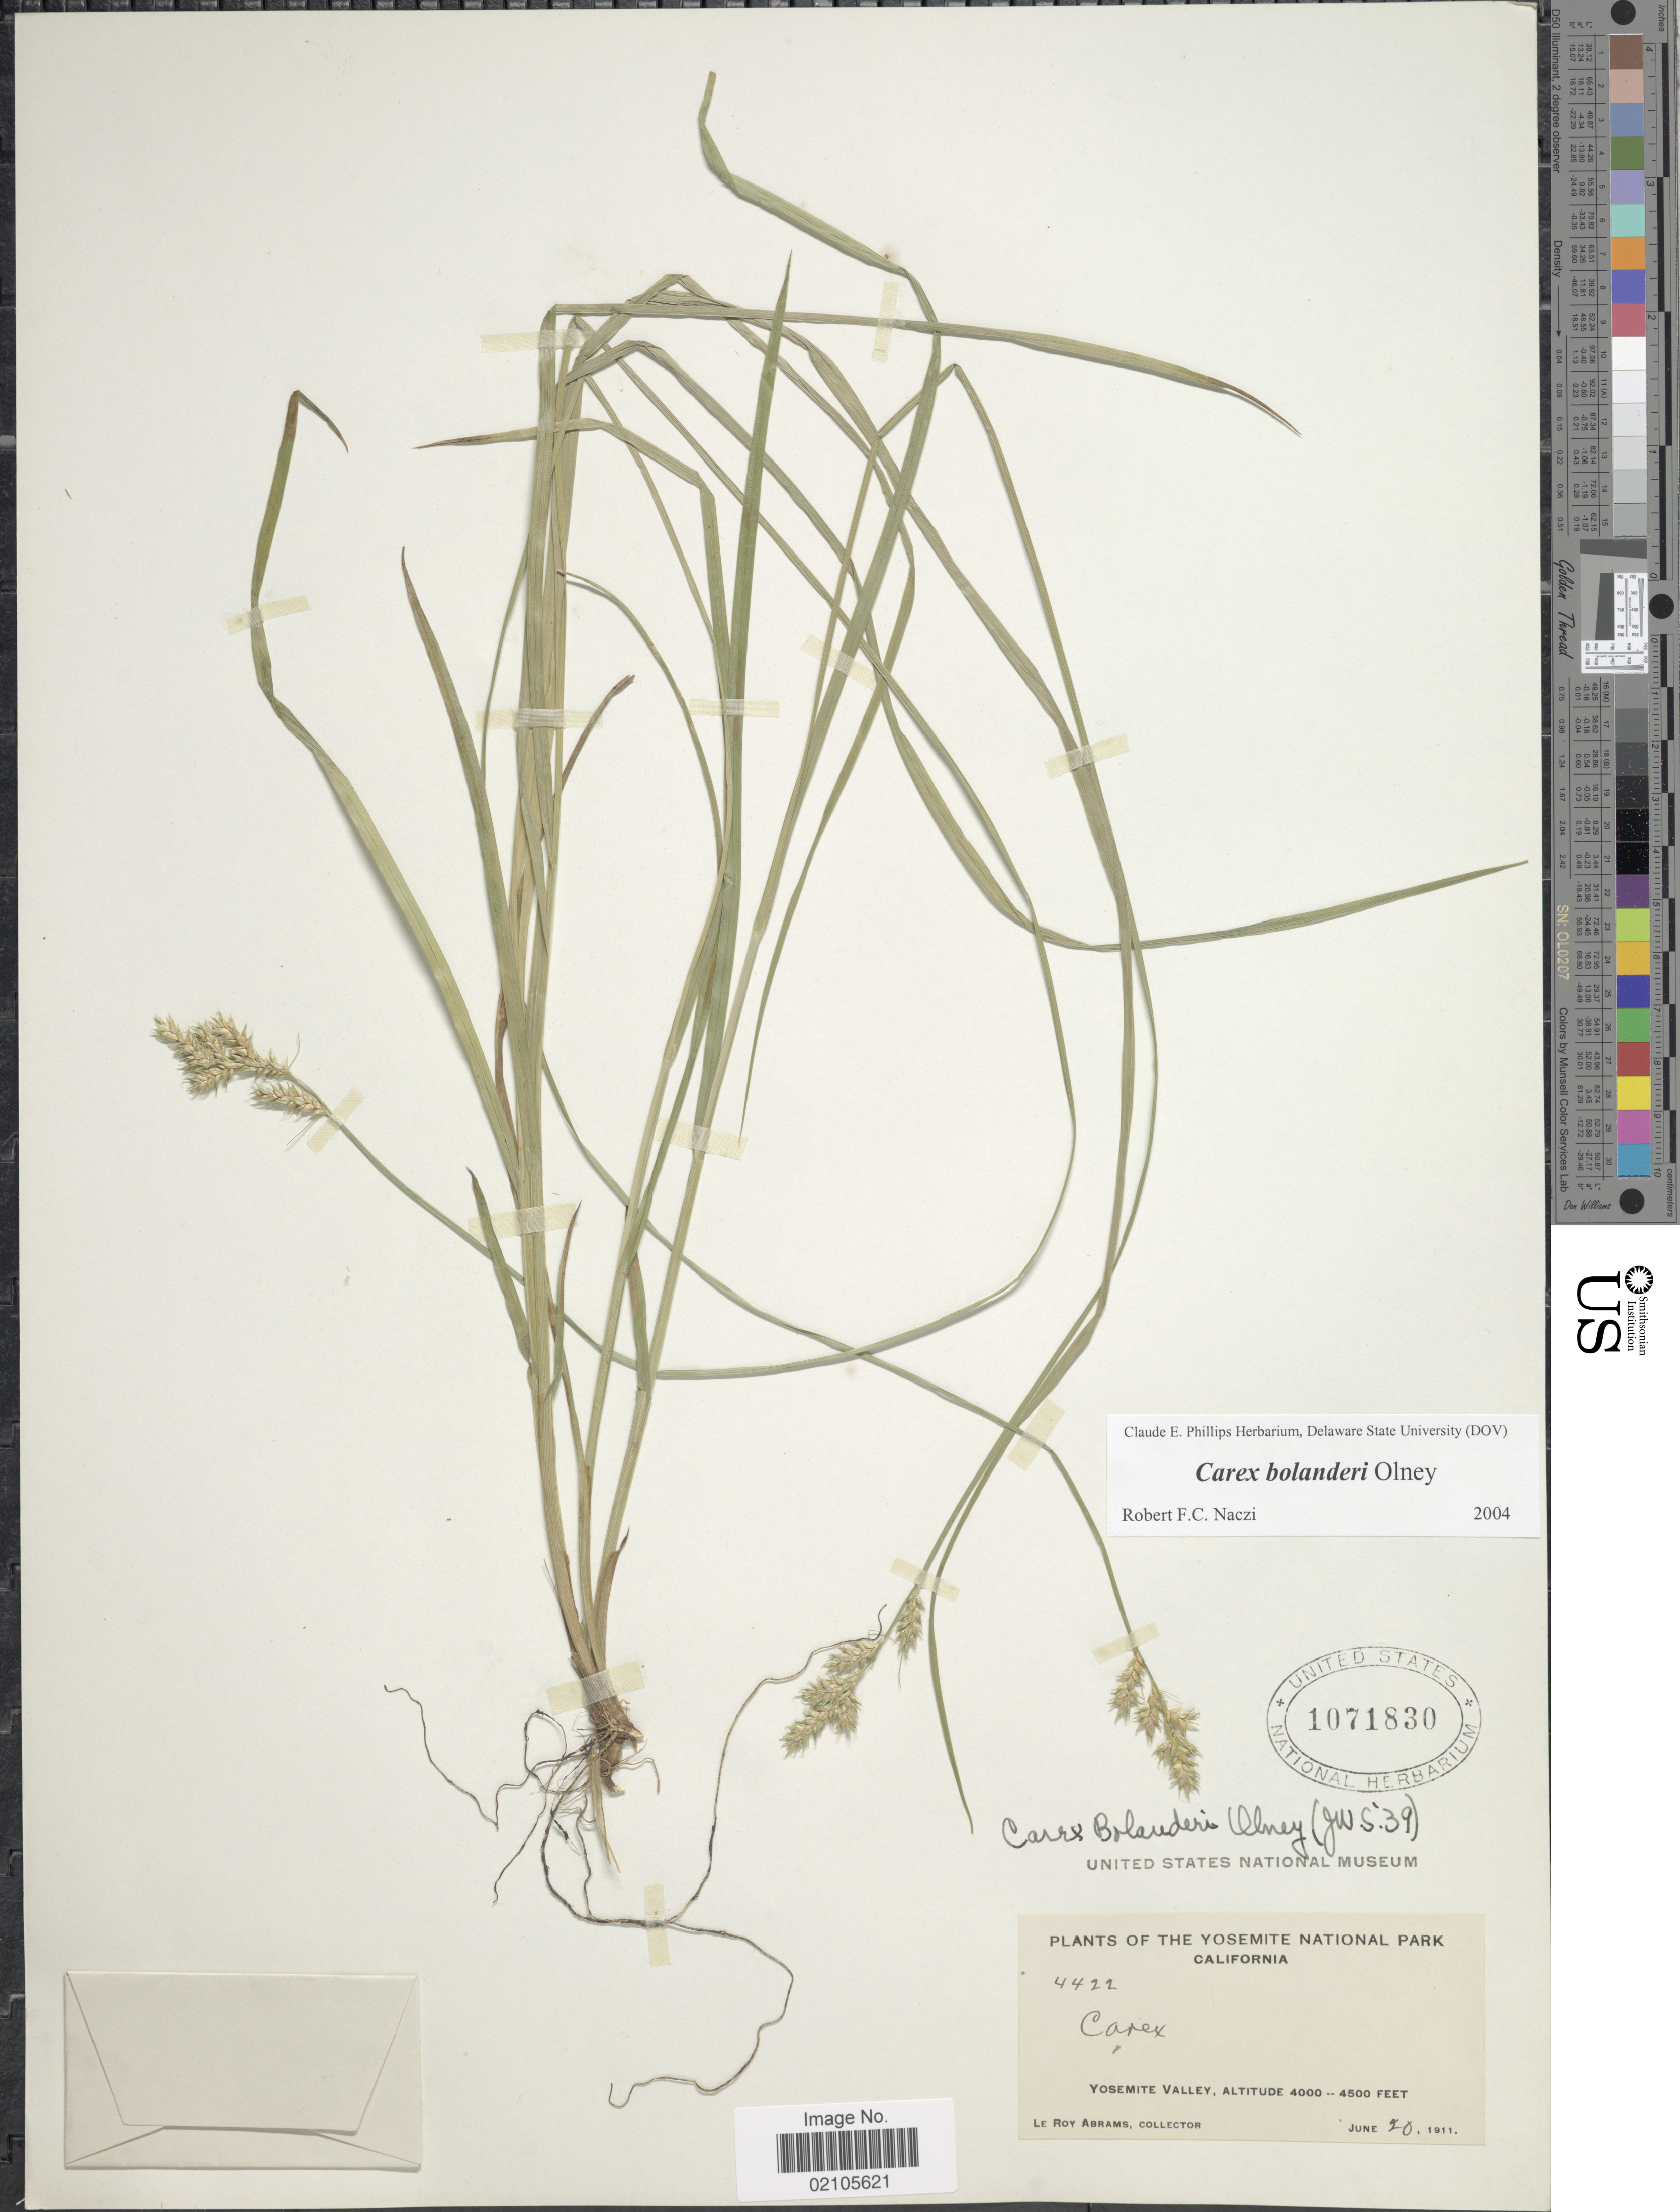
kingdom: Plantae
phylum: Tracheophyta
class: Liliopsida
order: Poales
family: Cyperaceae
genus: Carex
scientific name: Carex bolanderi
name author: Olney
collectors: L. Abrams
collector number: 4422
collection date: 1911-06-20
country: United States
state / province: California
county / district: Mariposa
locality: The Yosemite National Park, California, Yosemite Valley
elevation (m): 1219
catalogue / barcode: US 1071830